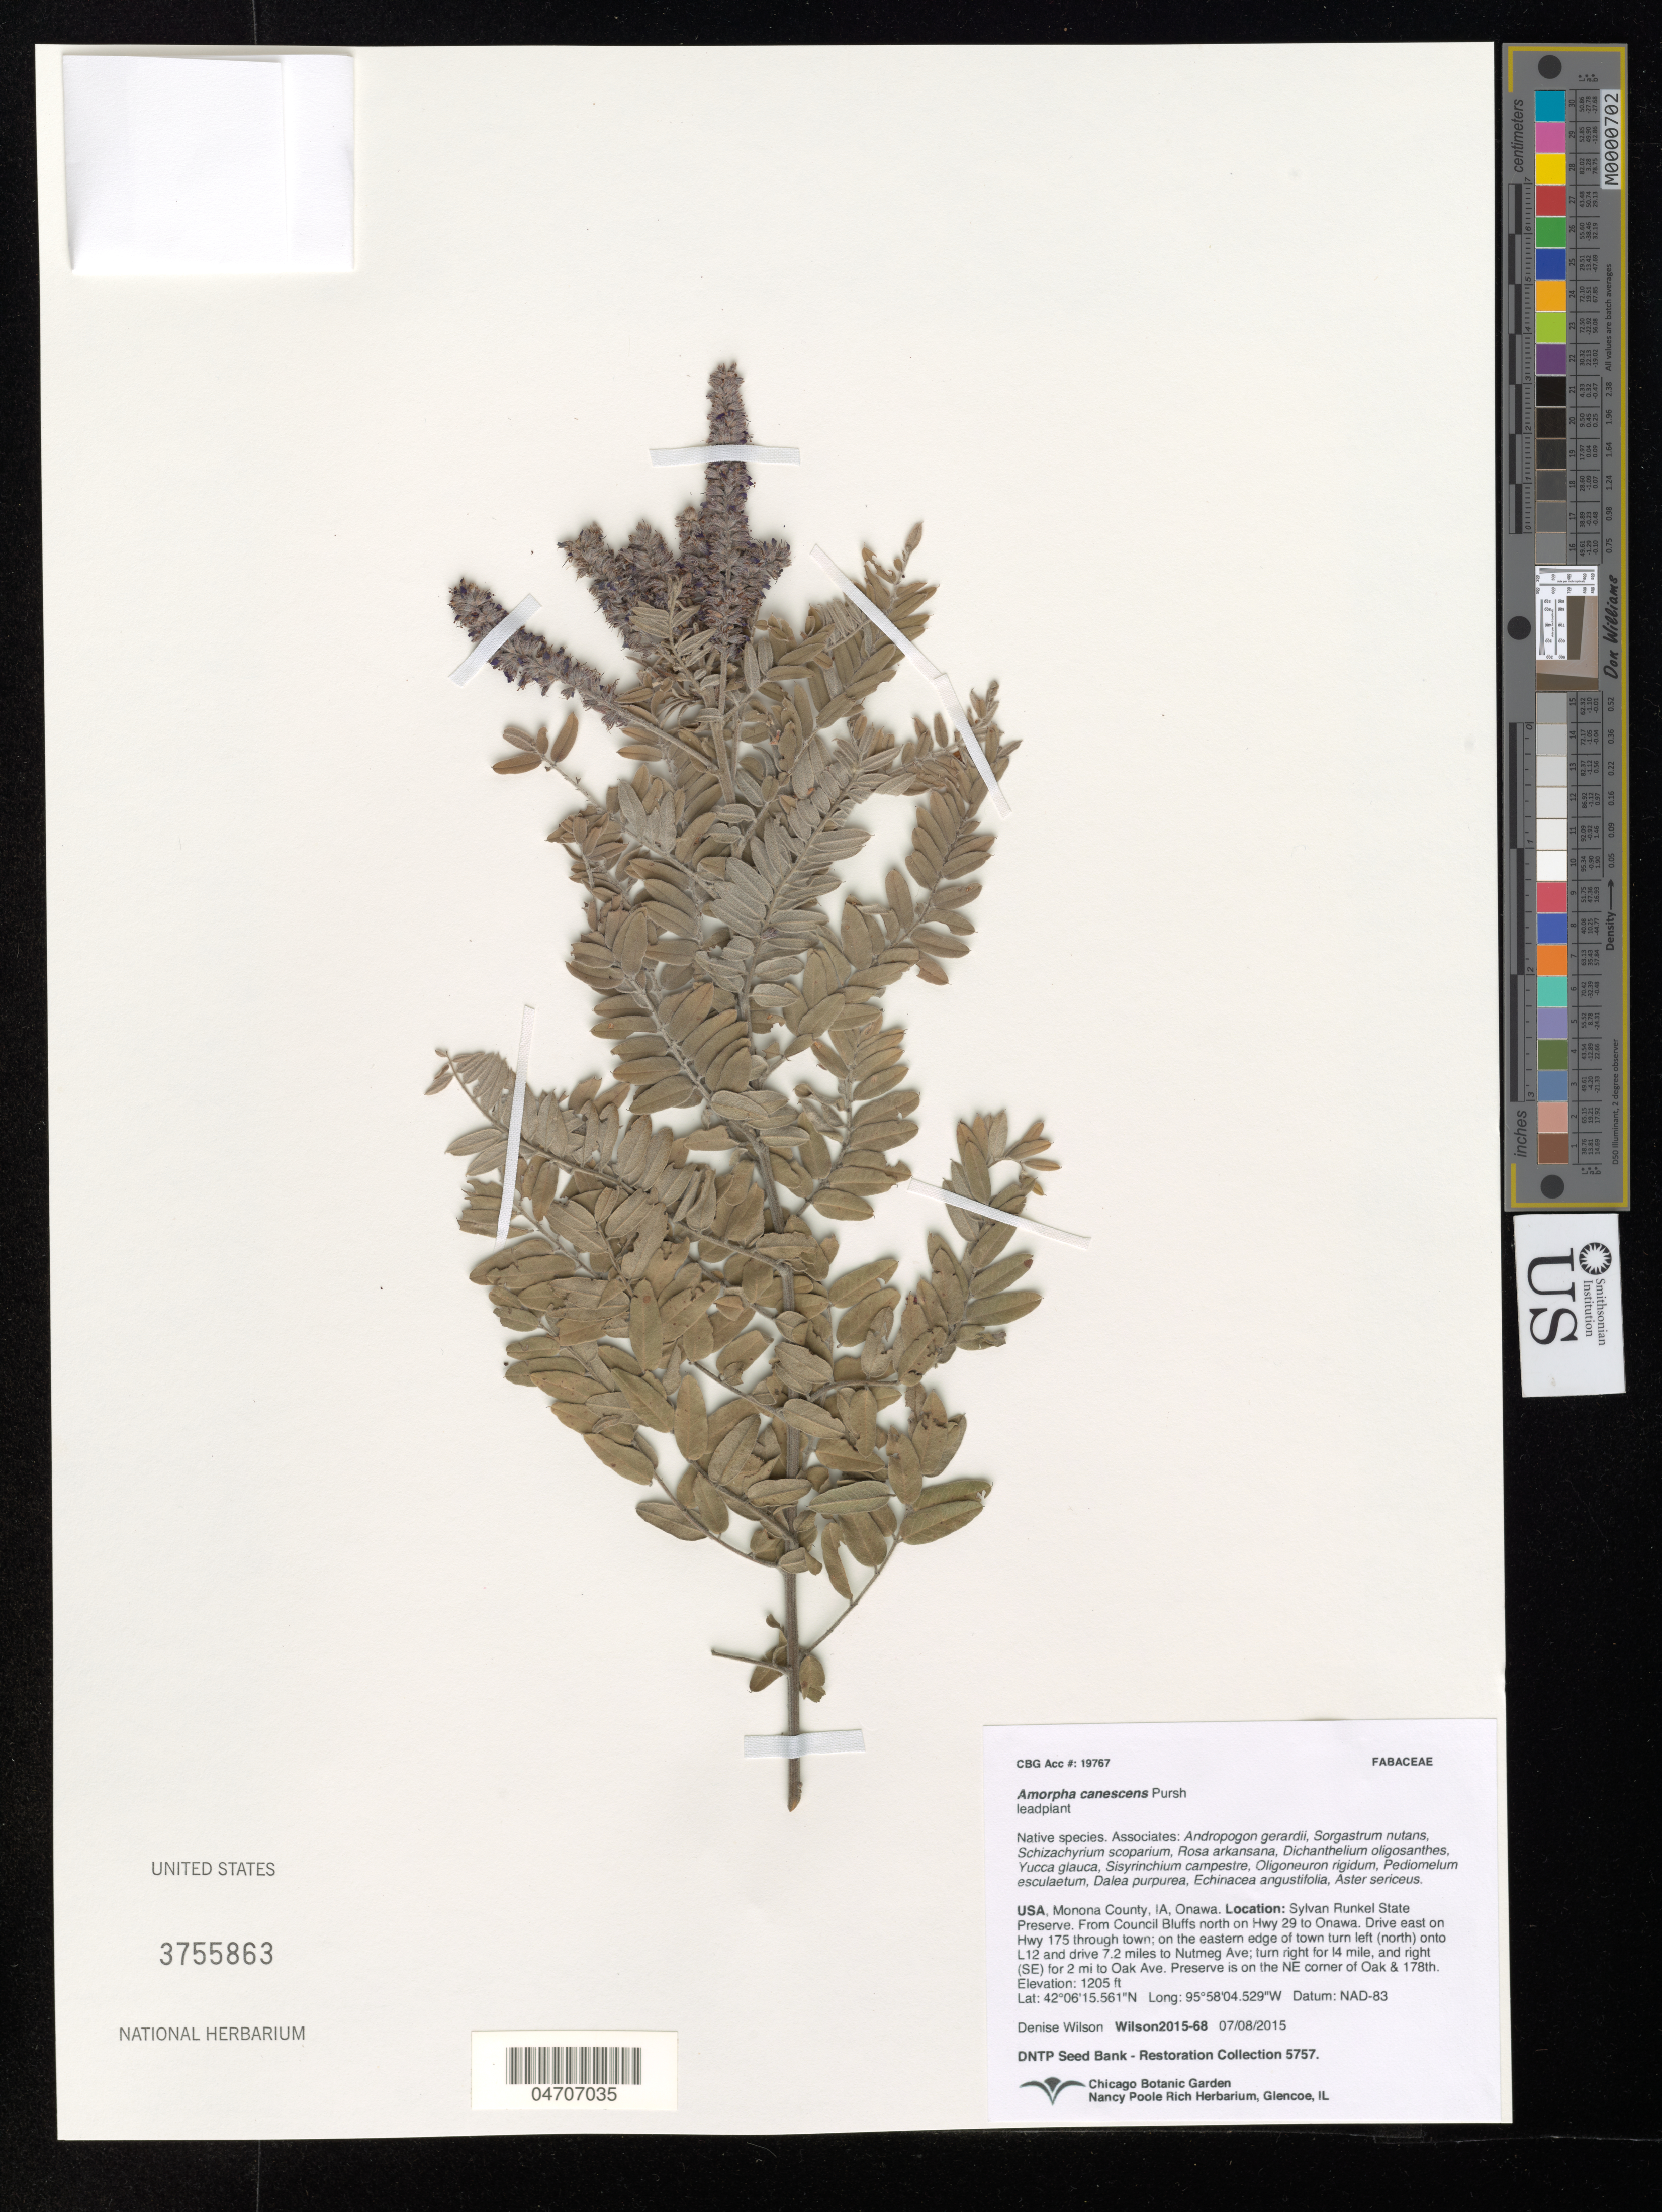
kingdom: Plantae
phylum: Tracheophyta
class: Magnoliopsida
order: Fabales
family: Fabaceae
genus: Amorpha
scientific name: Amorpha canescens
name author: Pursh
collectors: D. Wilson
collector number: Wilson2015-68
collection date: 2015-08-07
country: United States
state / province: Iowa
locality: Monona County, Onawa. Sylvan Runkel State Preserve. From Council Bluffs north on Hwy 29 to Onawa. Drive east on Hwy 175 through town; on the eastern edge of town turn left (north) onto L12 and drive 7.2 miles to Nutmeg Ave; turn right for I4 mile, and right (SE) for 2 mi to Oak Ave. Preserve is on the NE corner of Oak & 178th.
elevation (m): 367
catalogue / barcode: US 3755863